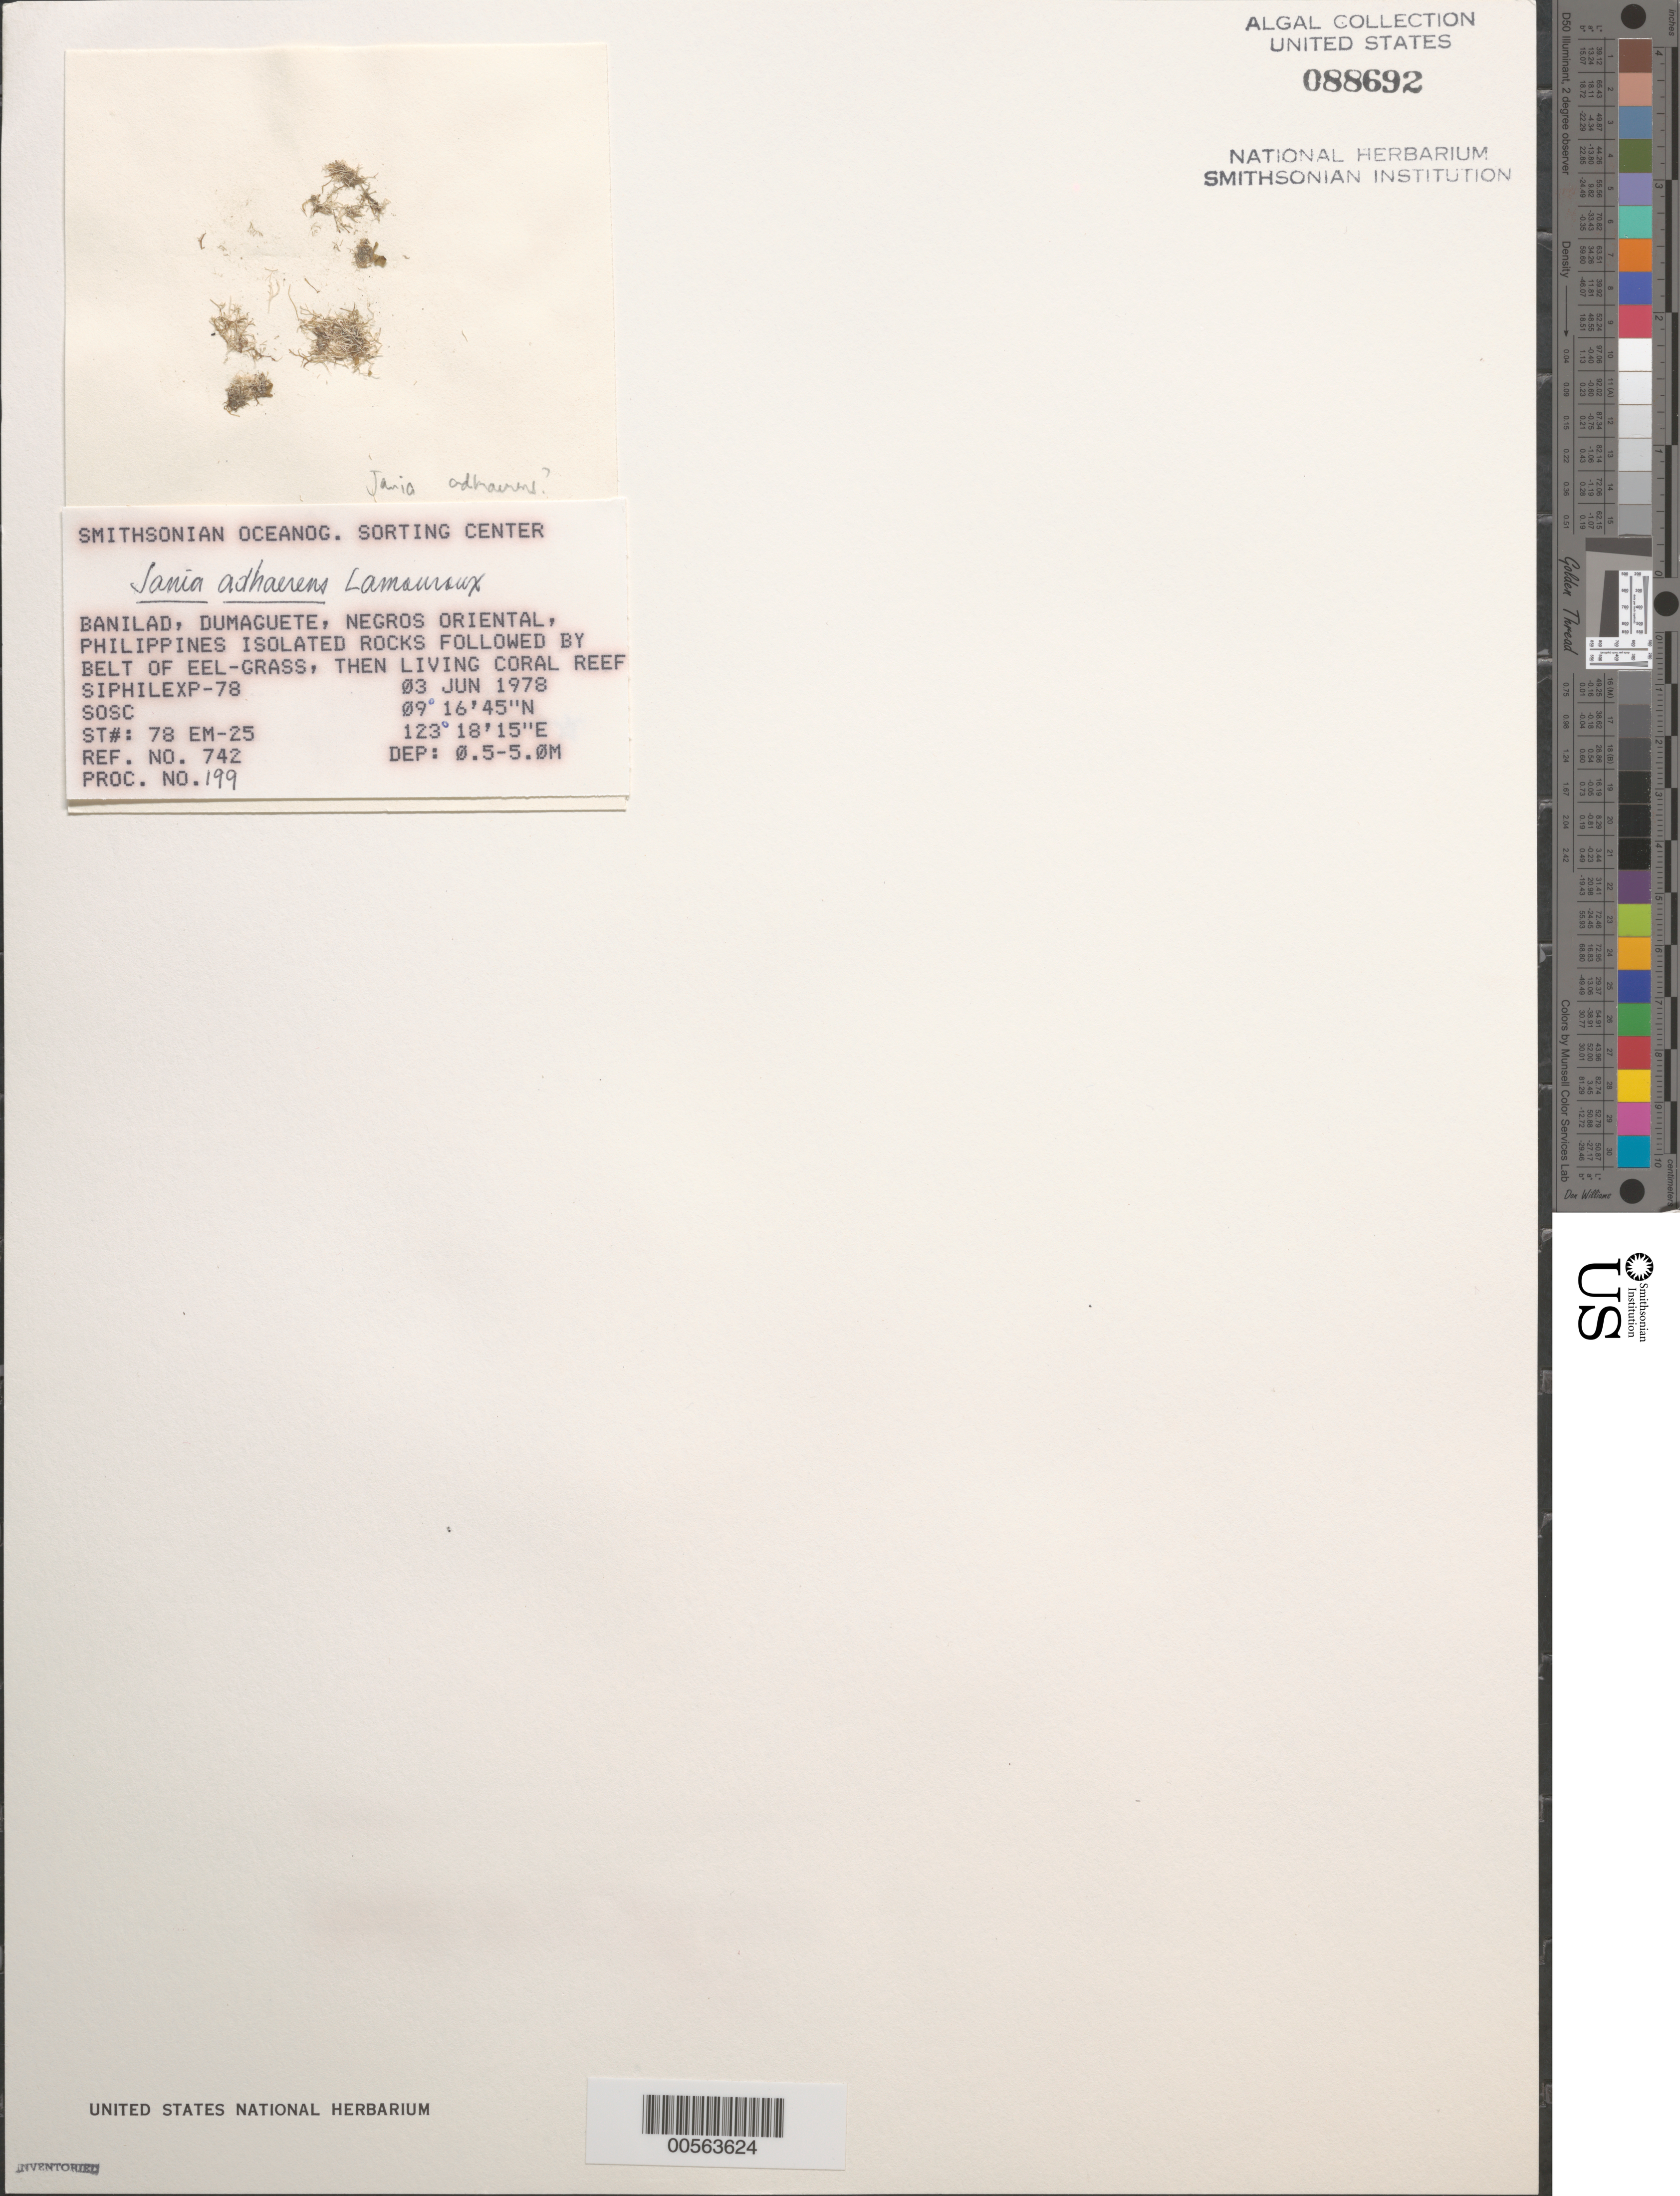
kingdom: Plantae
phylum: Rhodophyta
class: Florideophyceae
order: Corallinales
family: Corallinaceae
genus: Jania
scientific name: Jania pedunculatum var. adhaerens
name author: (J.V.Lamouroux) A.S.Harvey et al.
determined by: Algae name updating Project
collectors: SOSC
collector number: Station 78 Em-25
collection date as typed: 03 Jun 1978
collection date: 1978-06-03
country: Philippines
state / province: Central Visayas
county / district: Negros Oriental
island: Negros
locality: Banilad, Dumaguete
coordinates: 09 16'45"N, 123 18'15"E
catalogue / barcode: US 88692